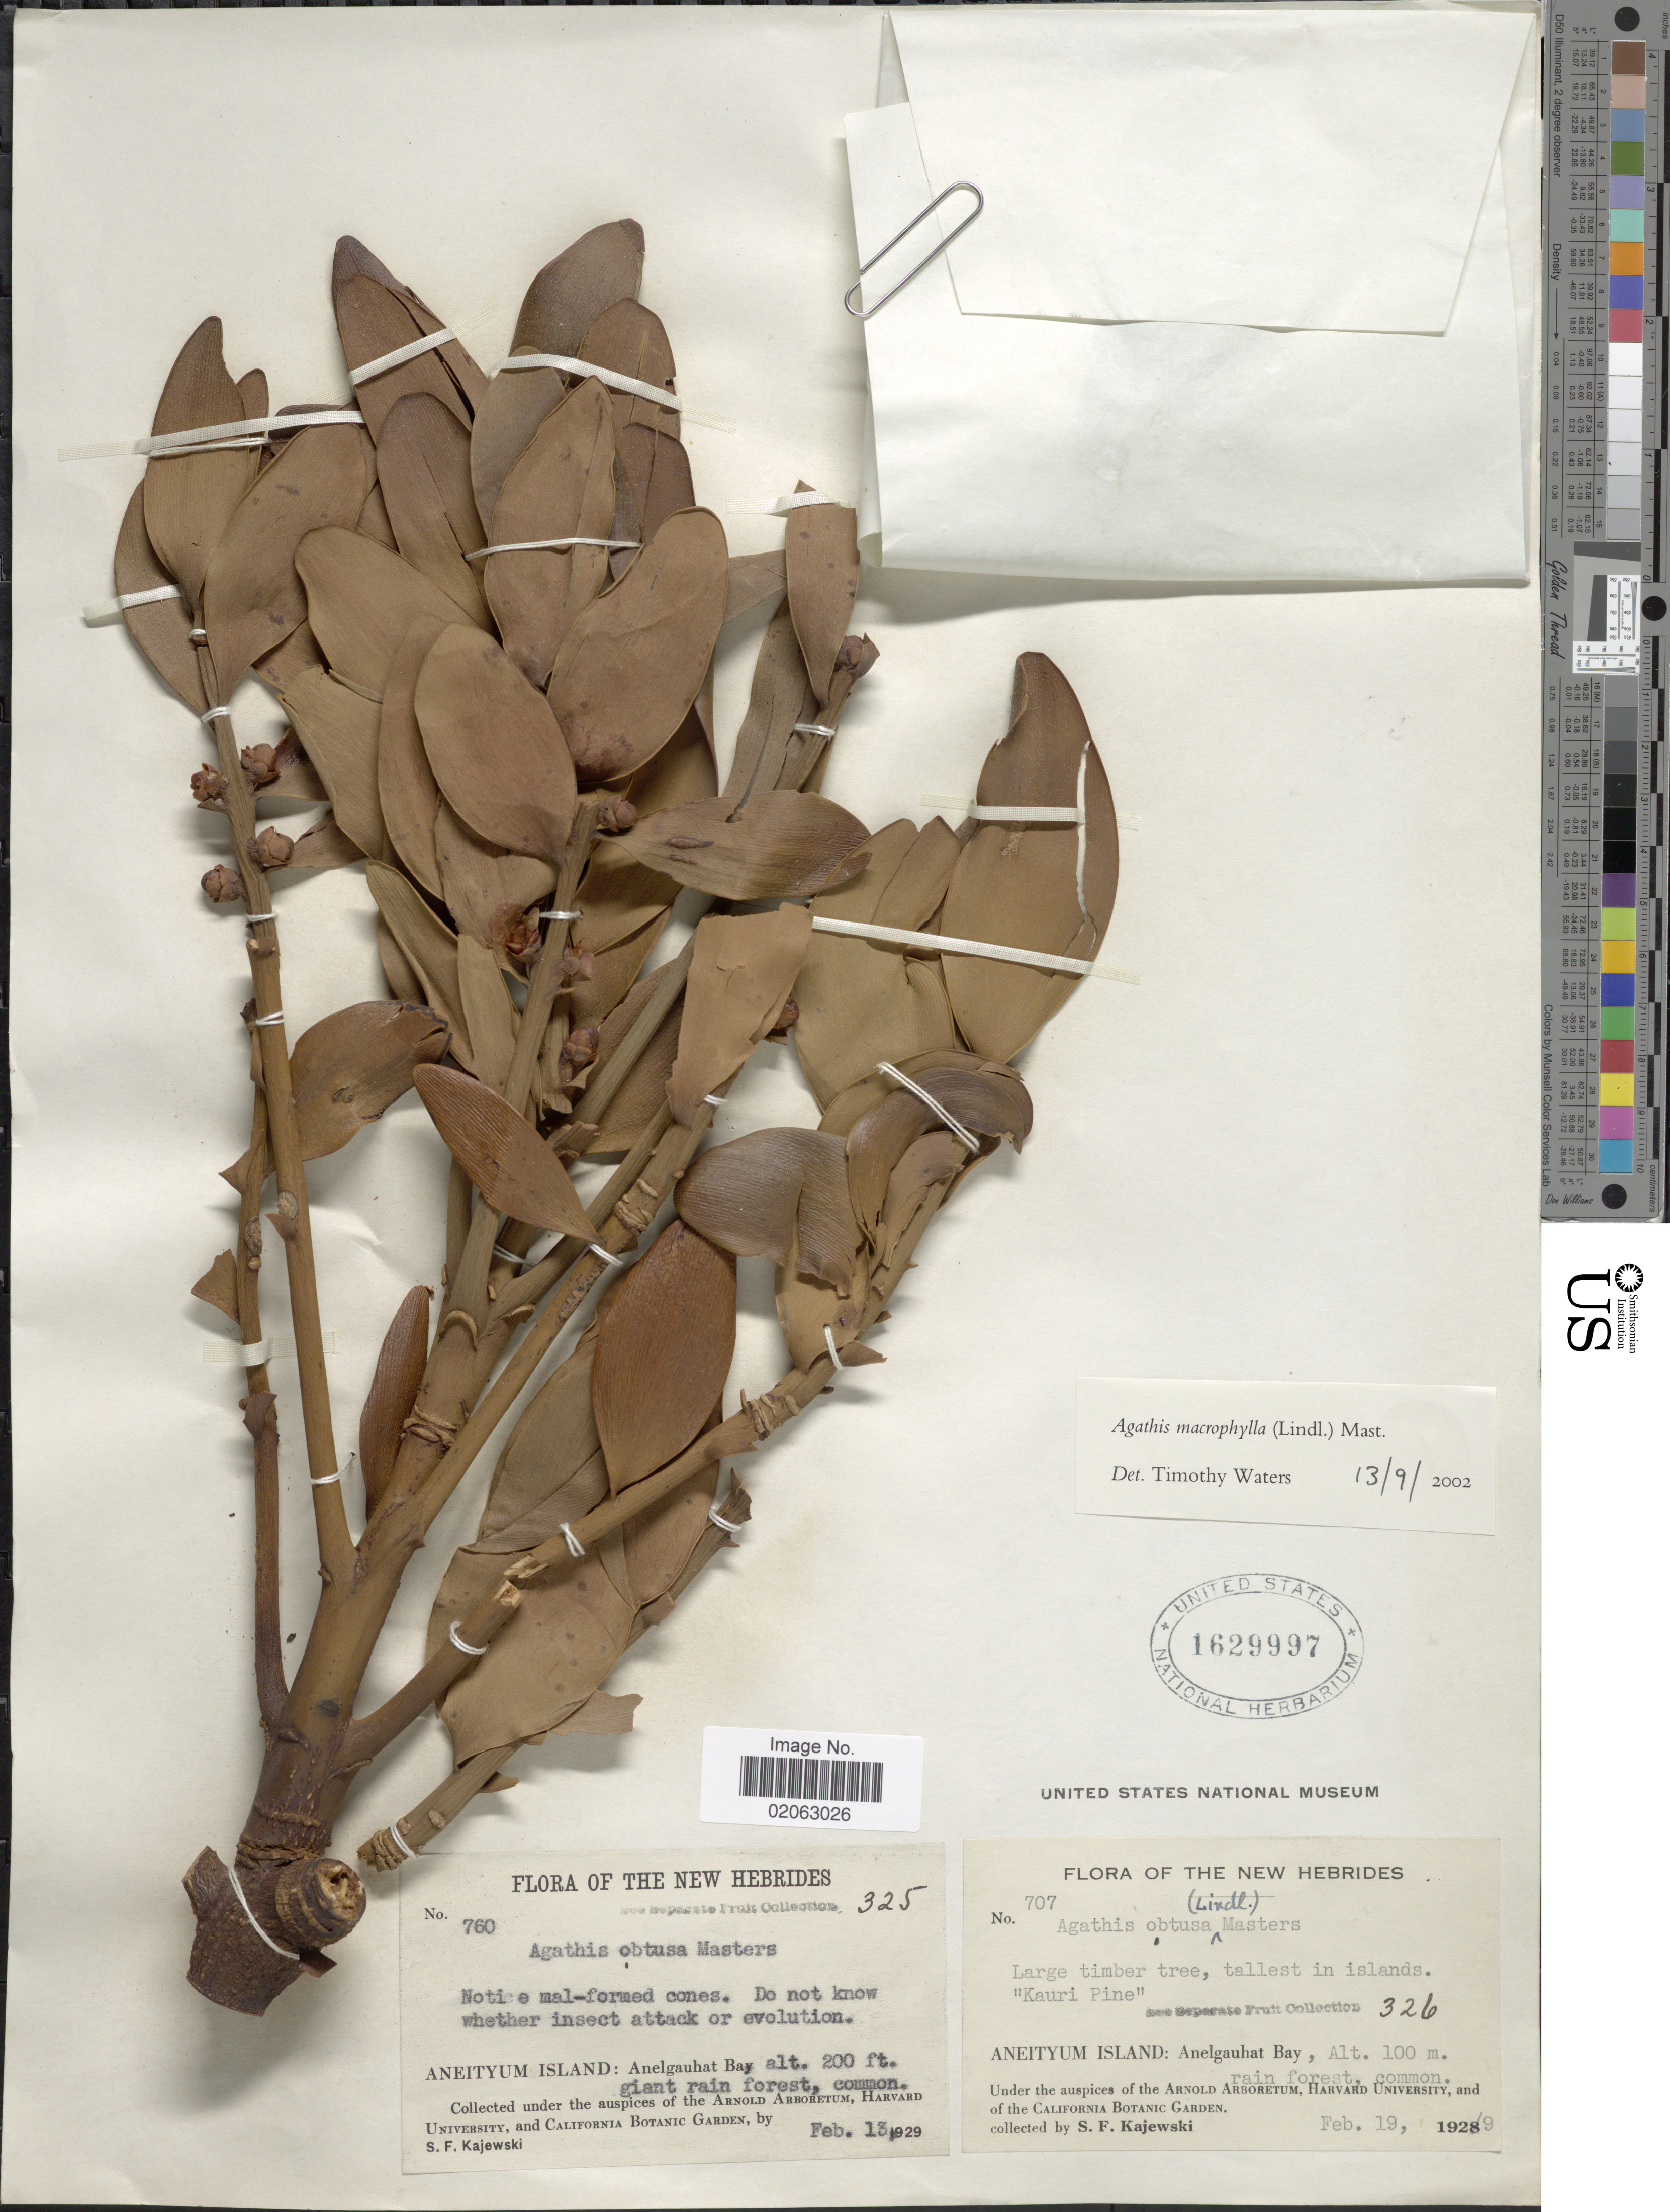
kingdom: Plantae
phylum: Tracheophyta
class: Pinopsida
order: Pinales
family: Araucariaceae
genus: Agathis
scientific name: Agathis macrophylla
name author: (Lindl.) Mast.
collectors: S. Kajewski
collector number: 760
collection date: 1929-02-13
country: Vanuatu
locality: New Hebrides, Aneityum Island: Anelgauhat Bay.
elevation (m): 61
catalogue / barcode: US 1629997